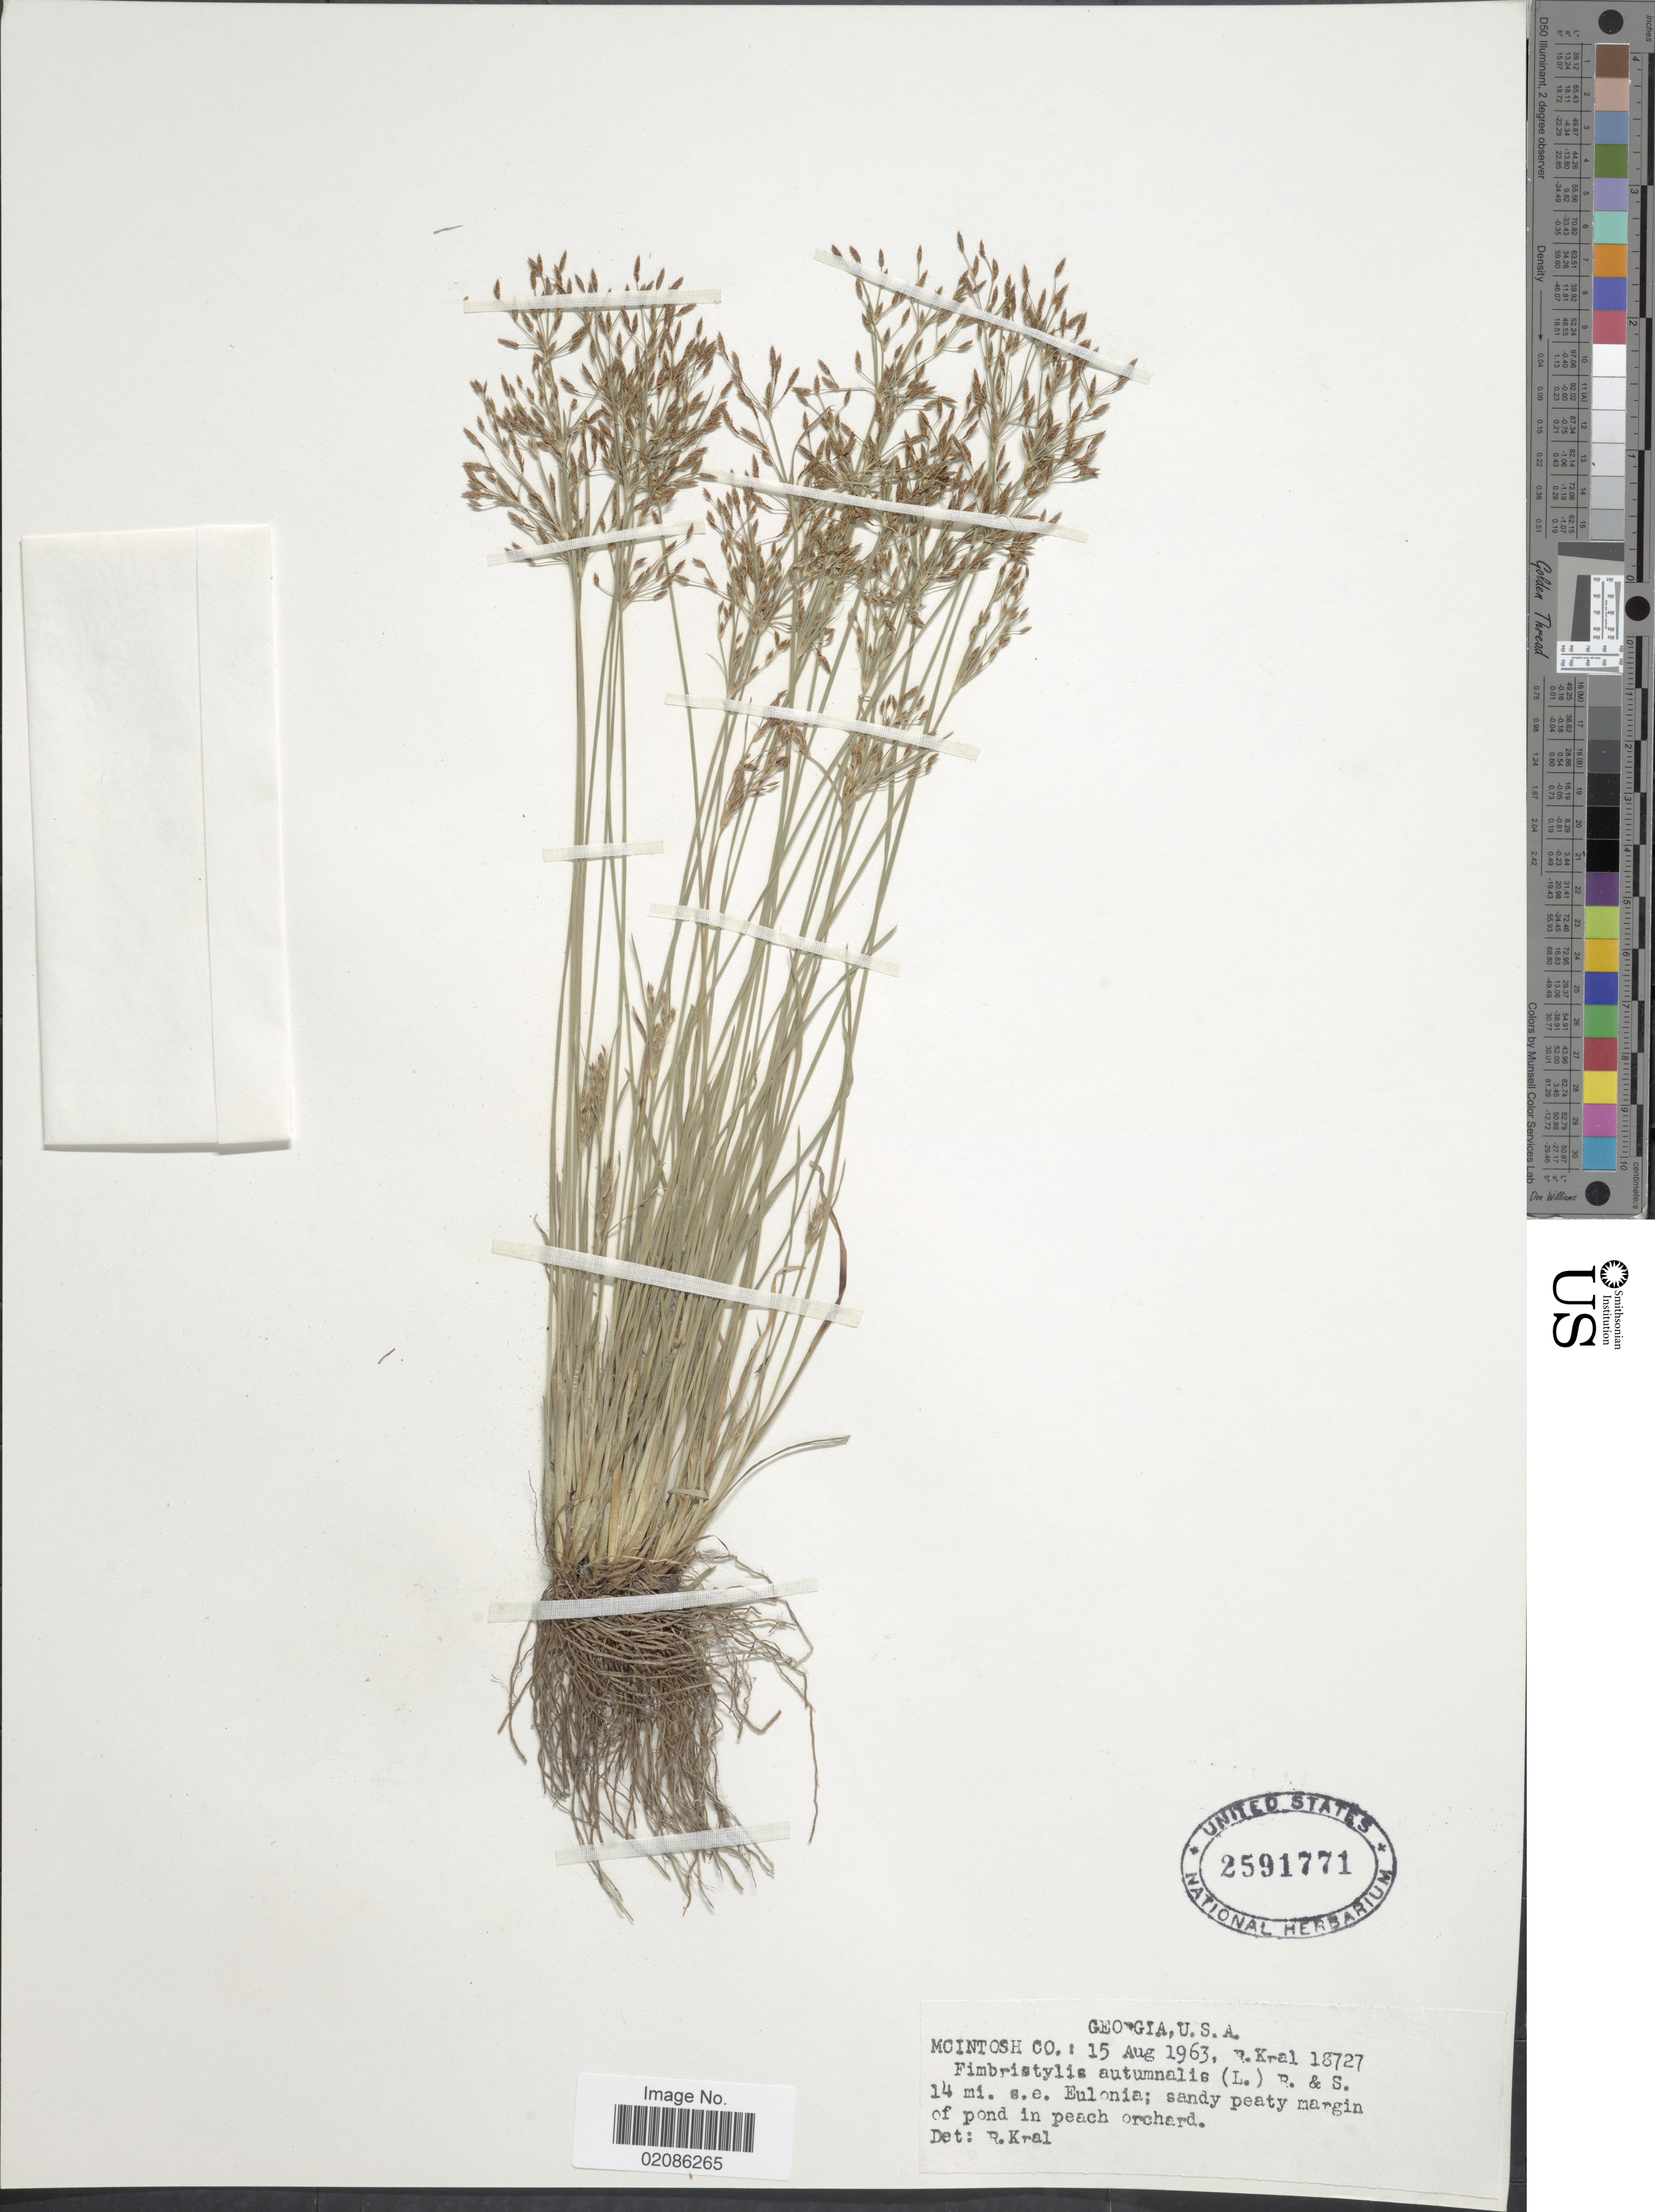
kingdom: Plantae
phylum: Tracheophyta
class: Liliopsida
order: Poales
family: Cyperaceae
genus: Fimbristylis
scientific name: Fimbristylis autumnalis (L.) Roem. & Schult.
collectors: R. Kral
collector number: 18727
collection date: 1963-08-15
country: United States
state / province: Georgia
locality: McIntosh Co, 14 mi s.e. Eulonia; sandy peaty margin of pond in peach orchard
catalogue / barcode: US 2591771